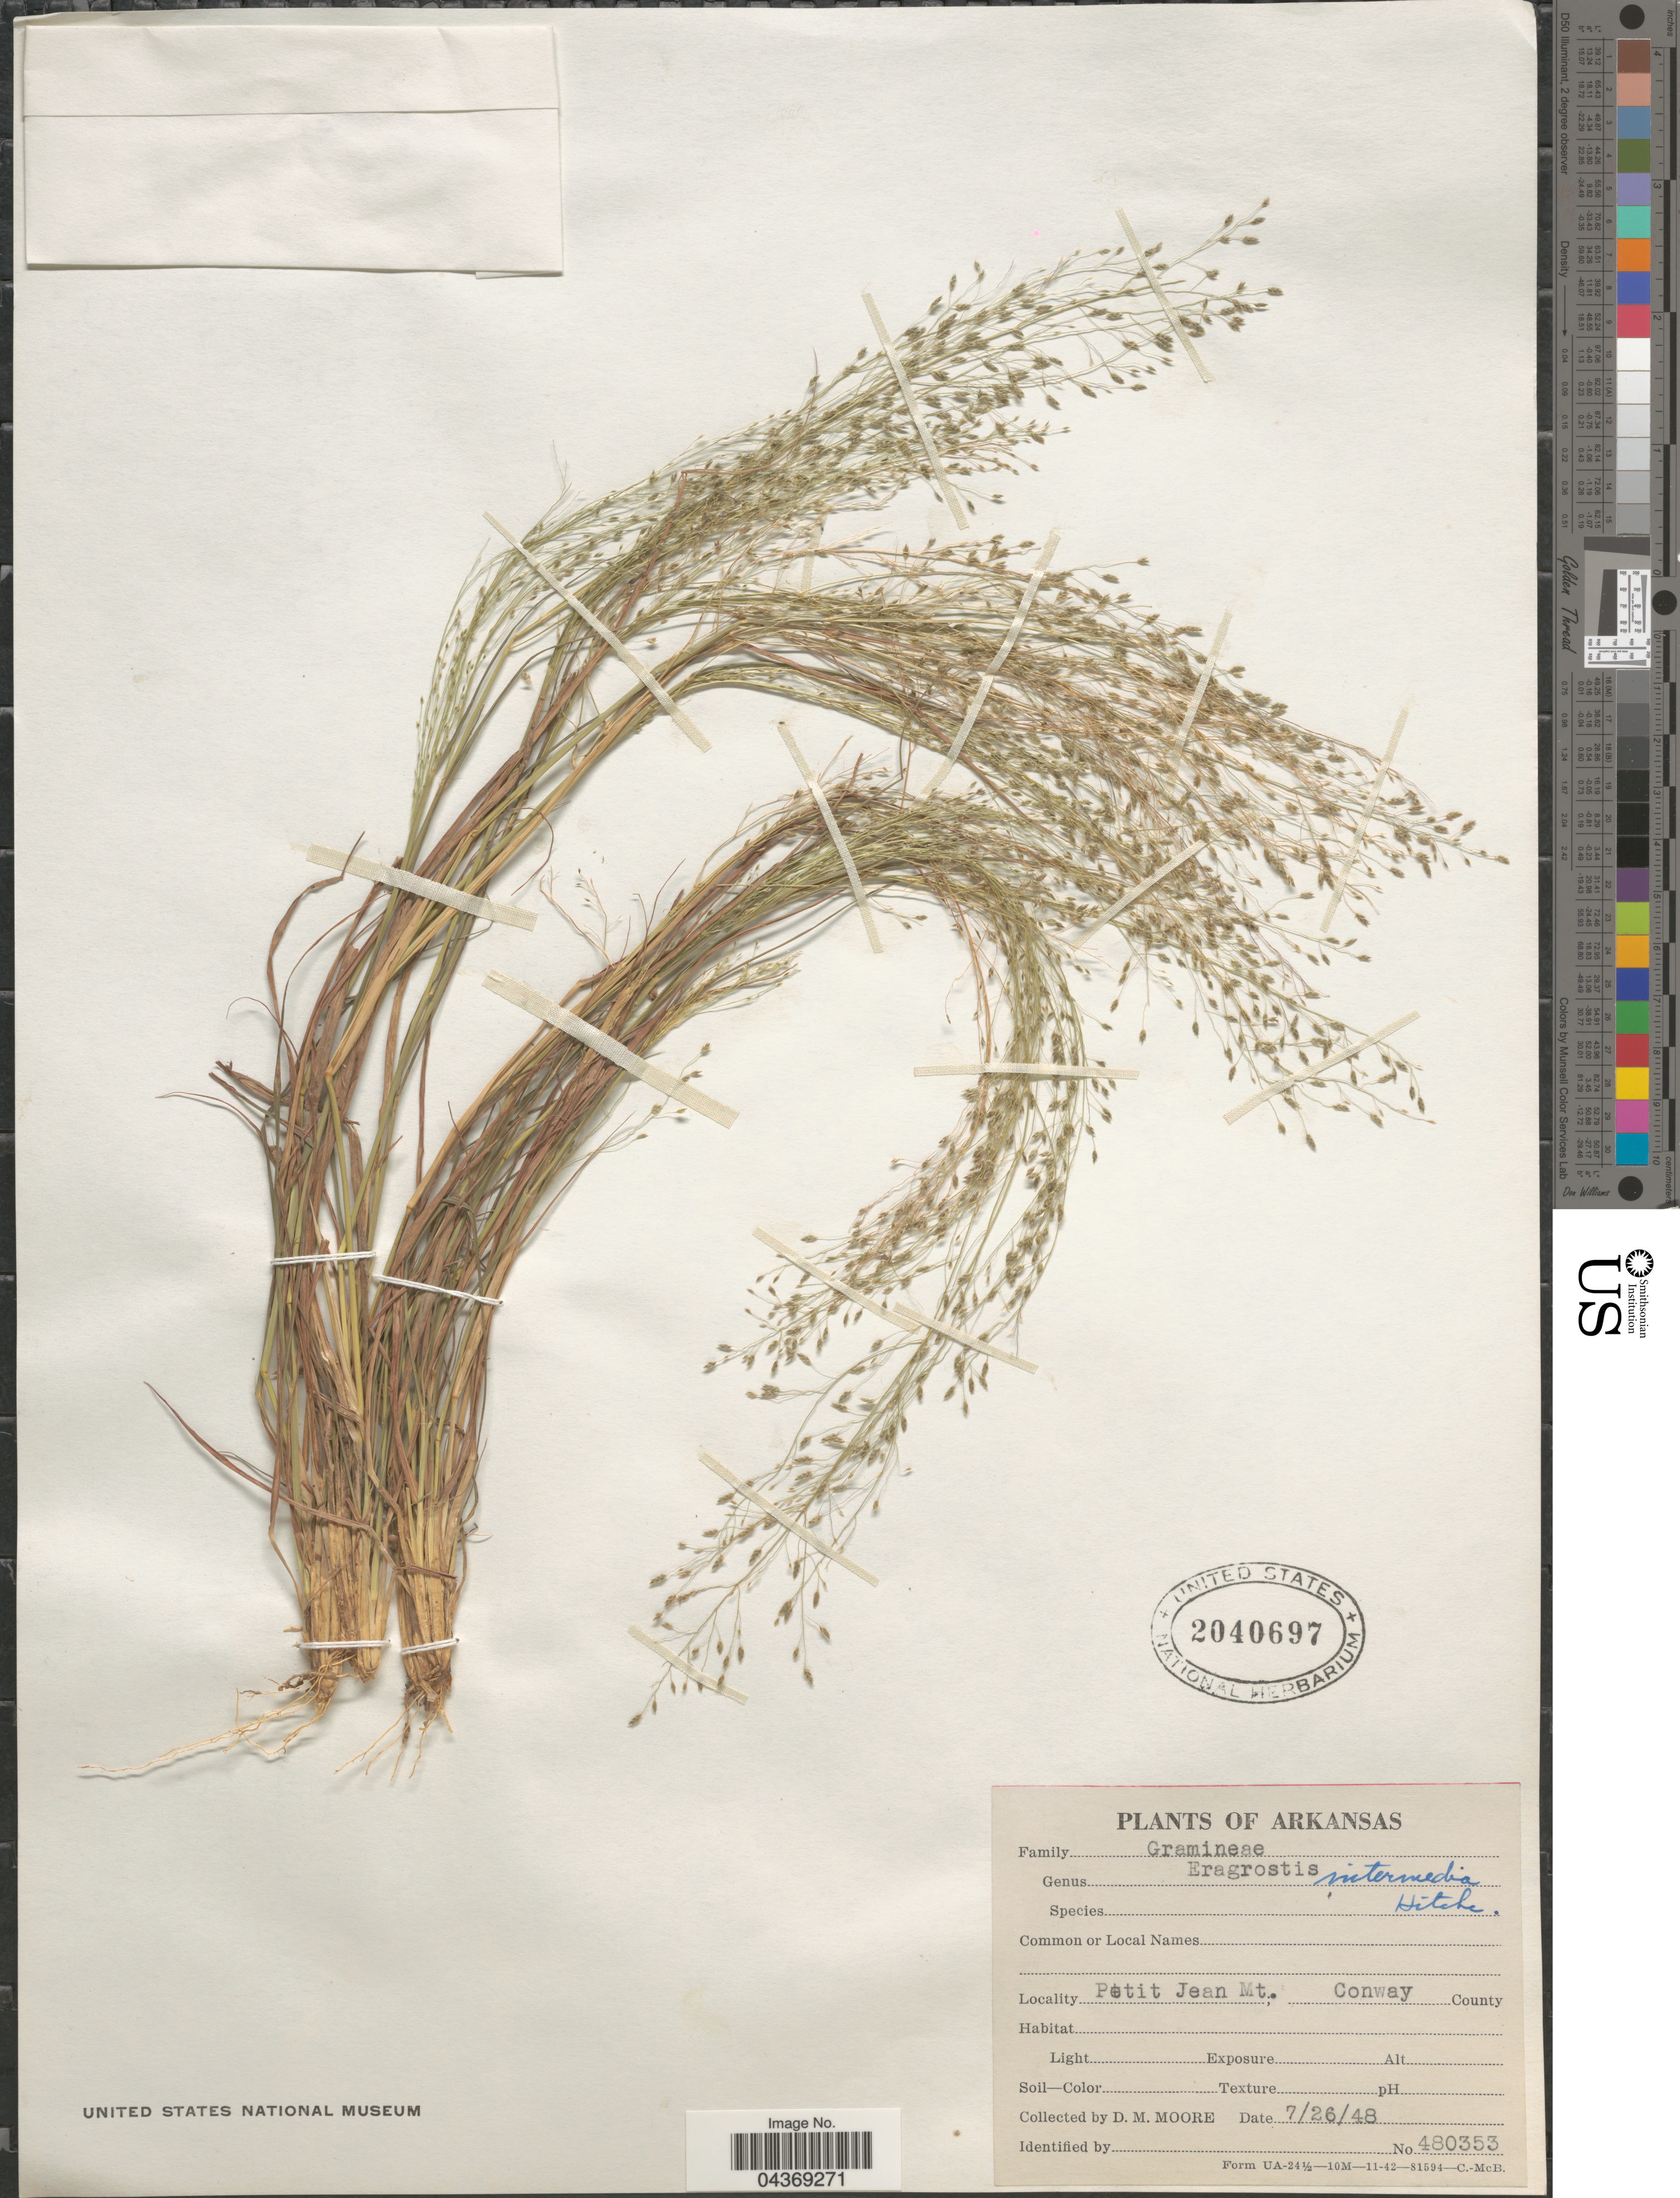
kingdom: Plantae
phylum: Tracheophyta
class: Liliopsida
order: Poales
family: Poaceae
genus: Eragrostis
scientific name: Eragrostis intermedia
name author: Hitchc.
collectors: D. Moore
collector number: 480353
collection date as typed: Transcribed d/m/y: 26/7/48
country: United States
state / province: Arkansas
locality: Petit Jean Mt. Conway County.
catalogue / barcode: US 2040697